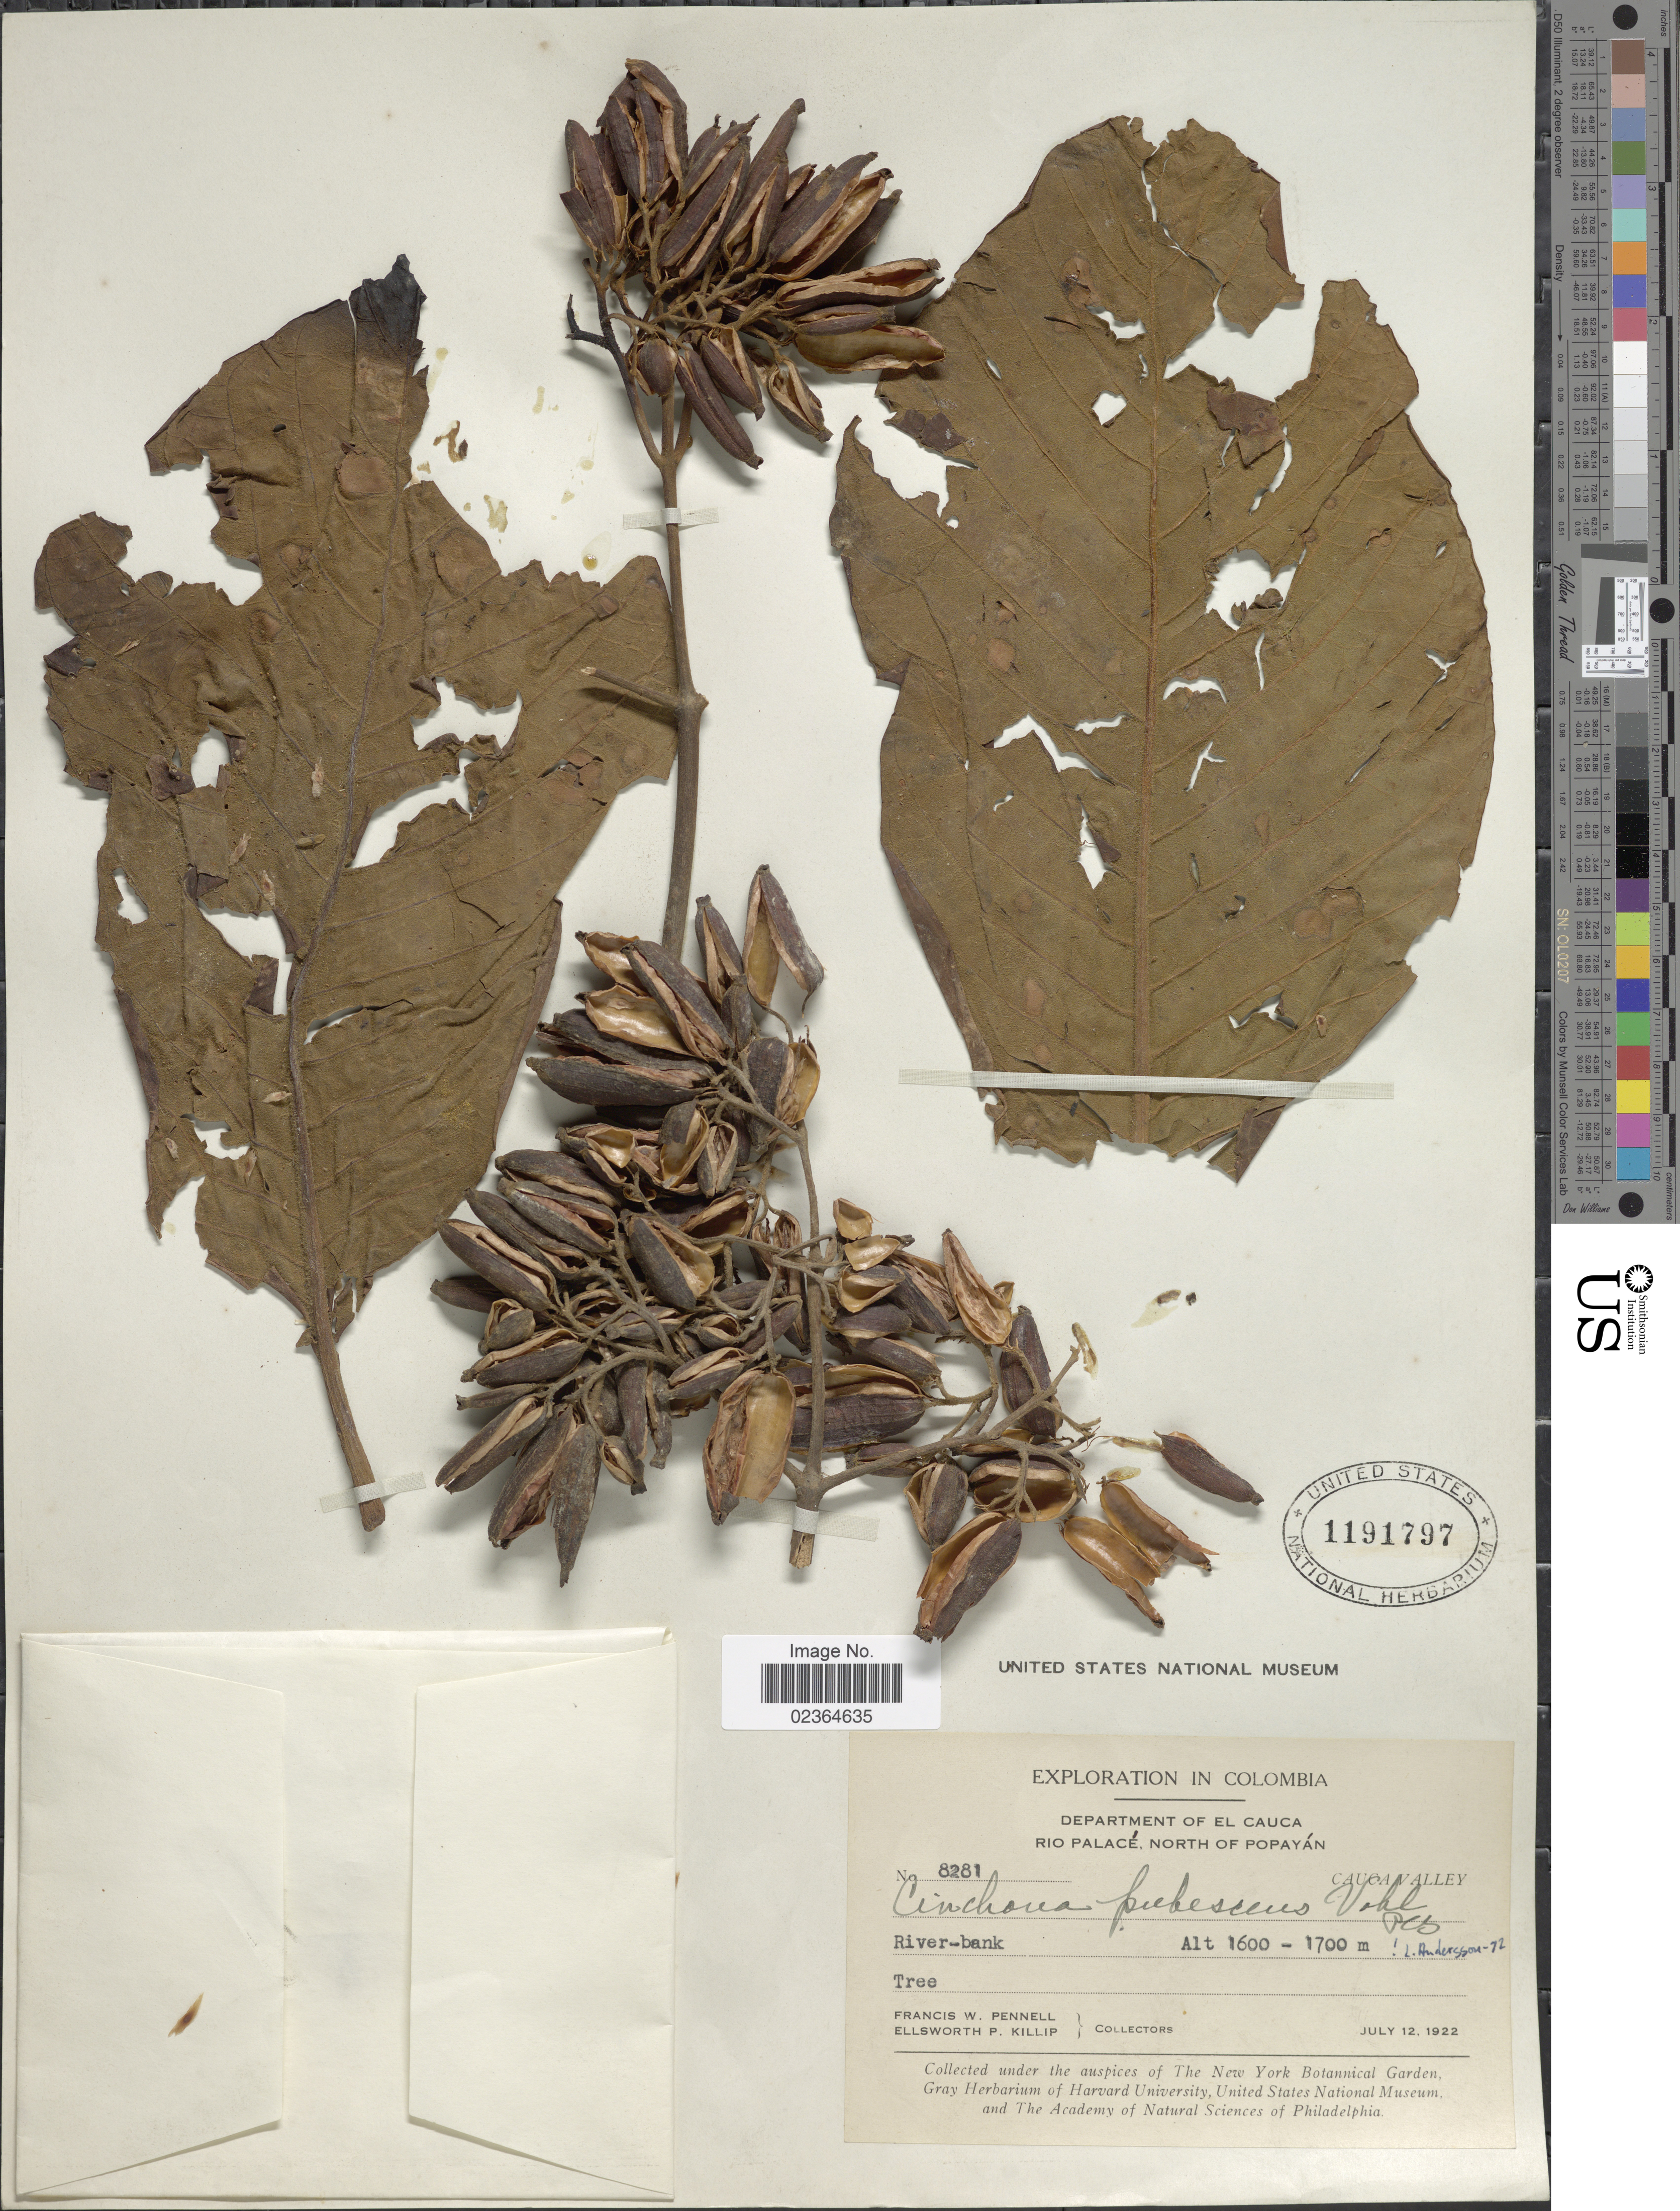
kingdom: Plantae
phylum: Tracheophyta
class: Magnoliopsida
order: Gentianales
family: Rubiaceae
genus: Cinchona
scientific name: Cinchona pubescens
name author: Vahl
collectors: F. W. Pennell & E. P. Killip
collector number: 8281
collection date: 1922-07-12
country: Colombia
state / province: Cauca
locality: Rio Palacé. North of Popayán. Cauca Valley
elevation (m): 1600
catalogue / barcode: US 1191797